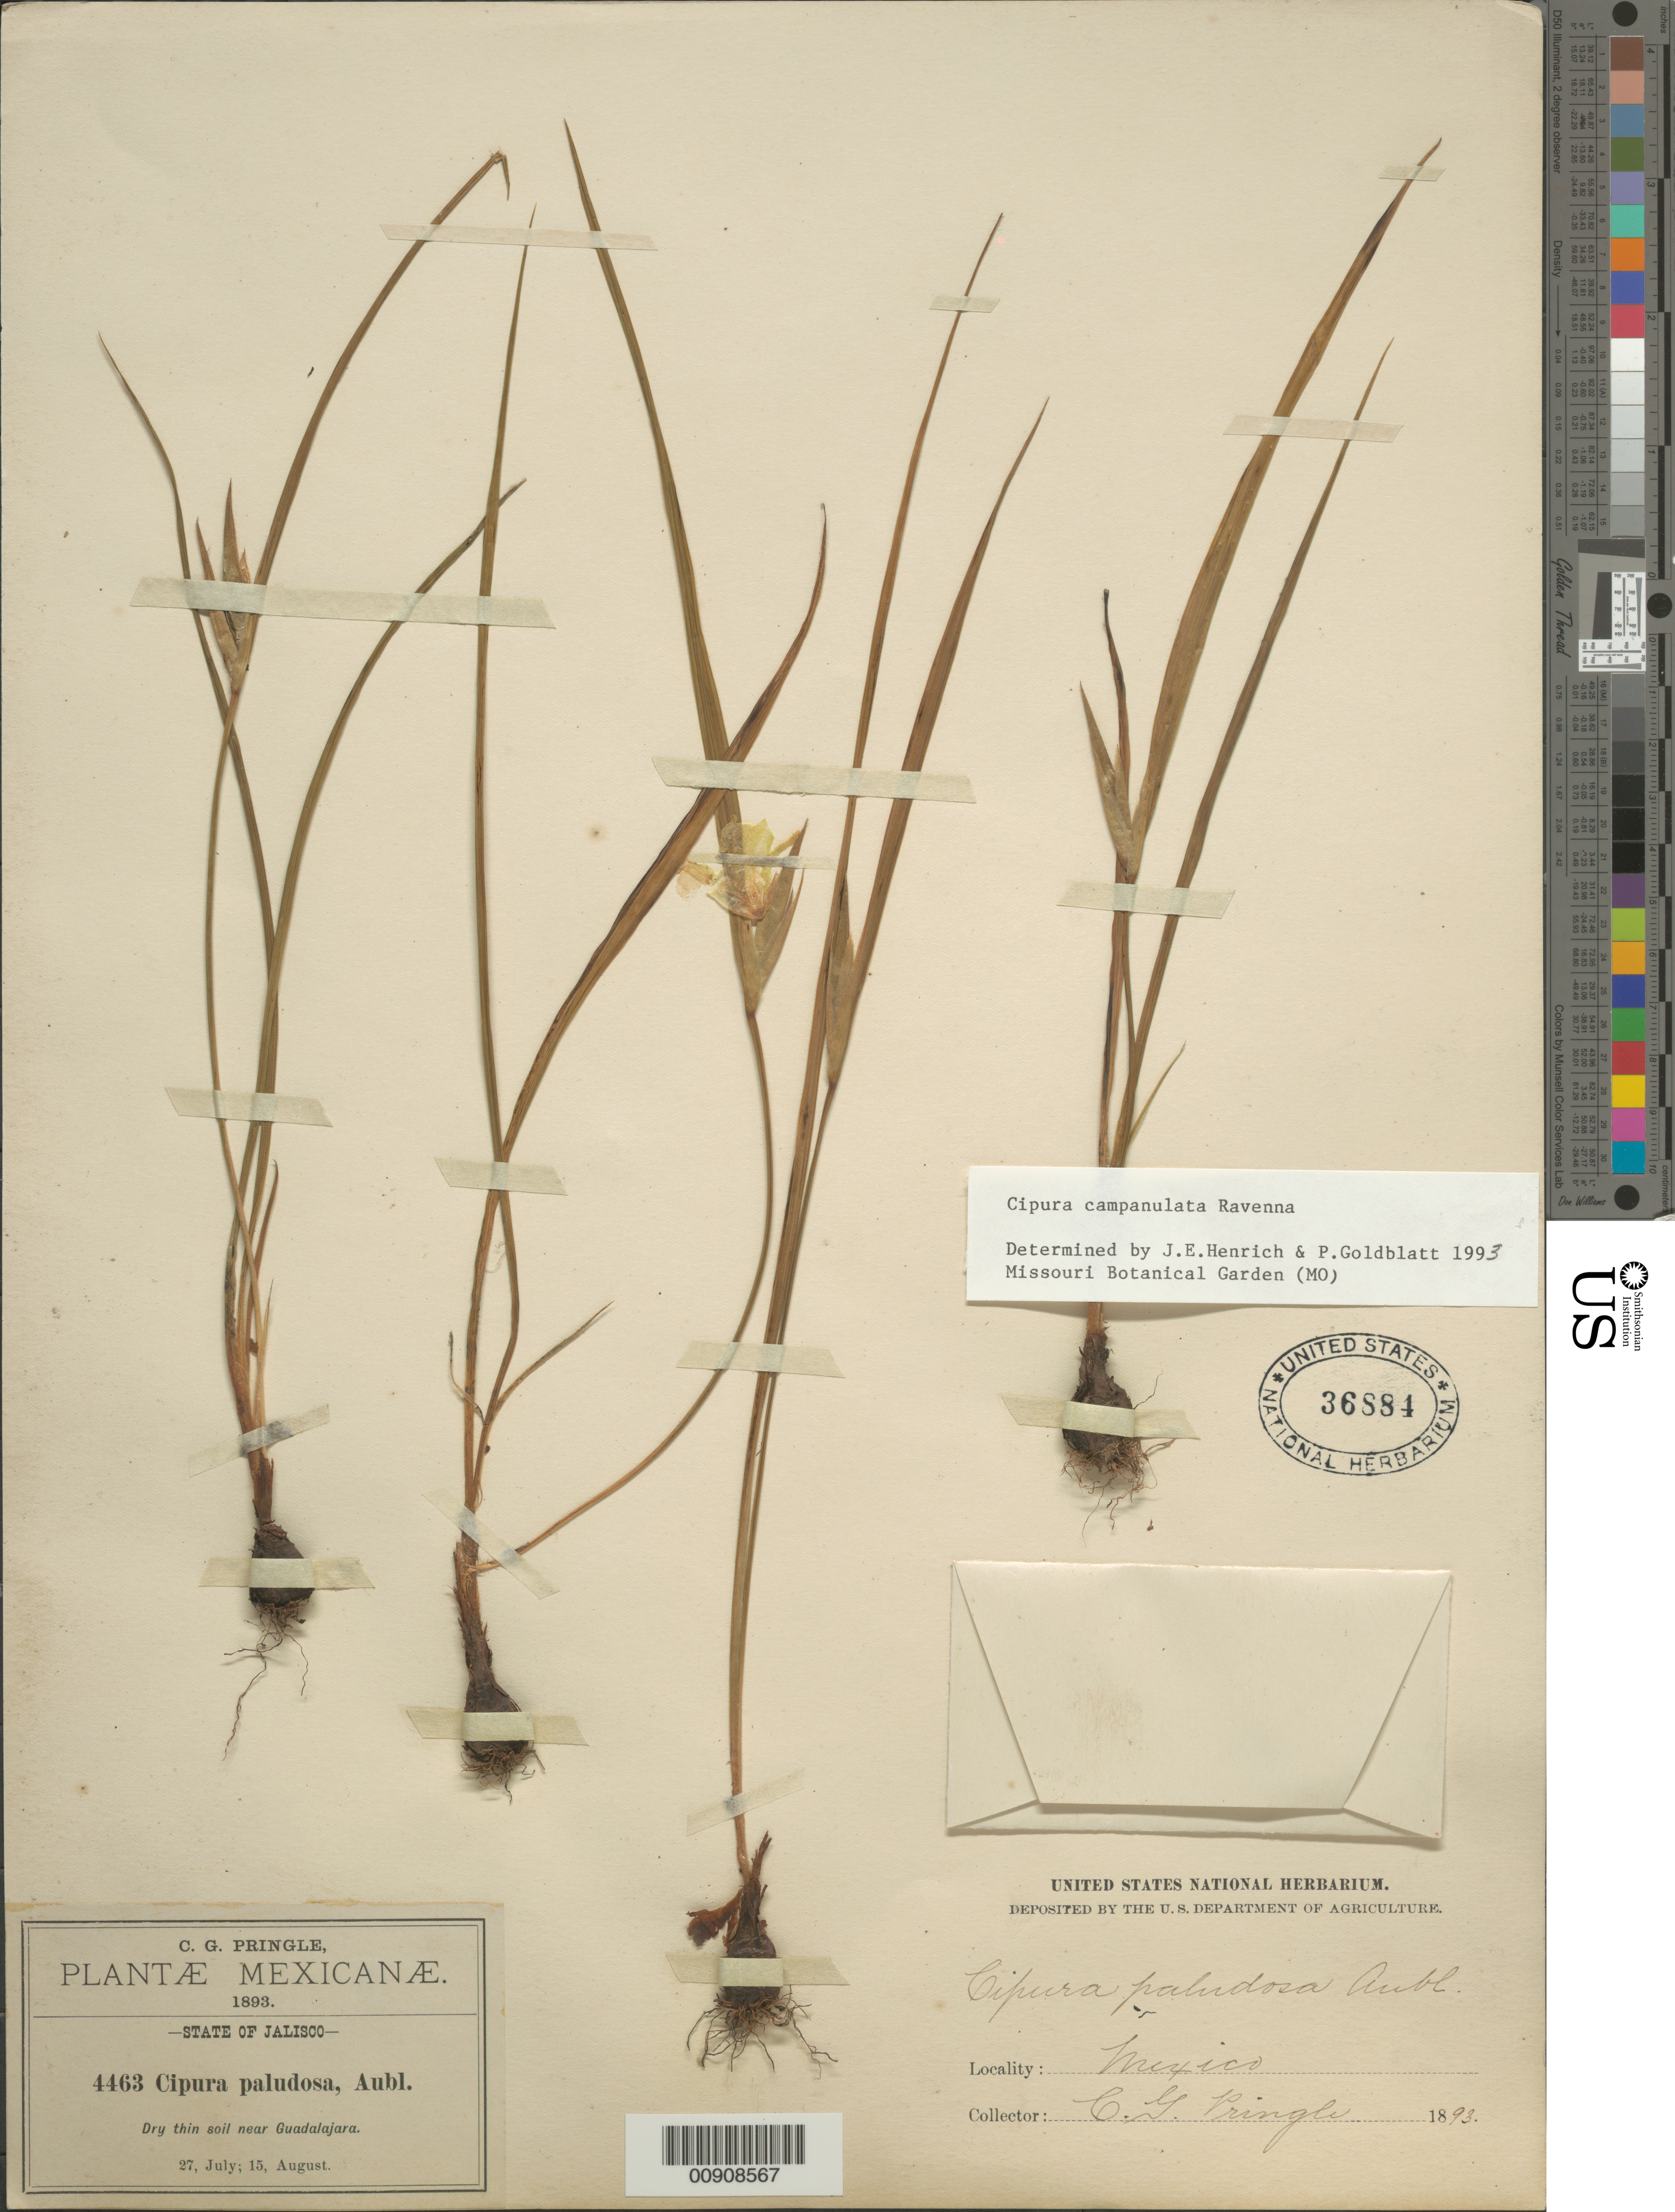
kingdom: Plantae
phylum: Tracheophyta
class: Liliopsida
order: Asparagales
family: Iridaceae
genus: Cipura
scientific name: Cipura campanulata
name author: Ravenna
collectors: C. G. Pringle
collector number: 4463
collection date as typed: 27 Jul 1893 and 15 Aug 1893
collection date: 1893-07-27,1893-08-15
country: Mexico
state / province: Jalisco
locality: Near Guadalajara, Jalisco.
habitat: Dry thin soil.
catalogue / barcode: US 36884